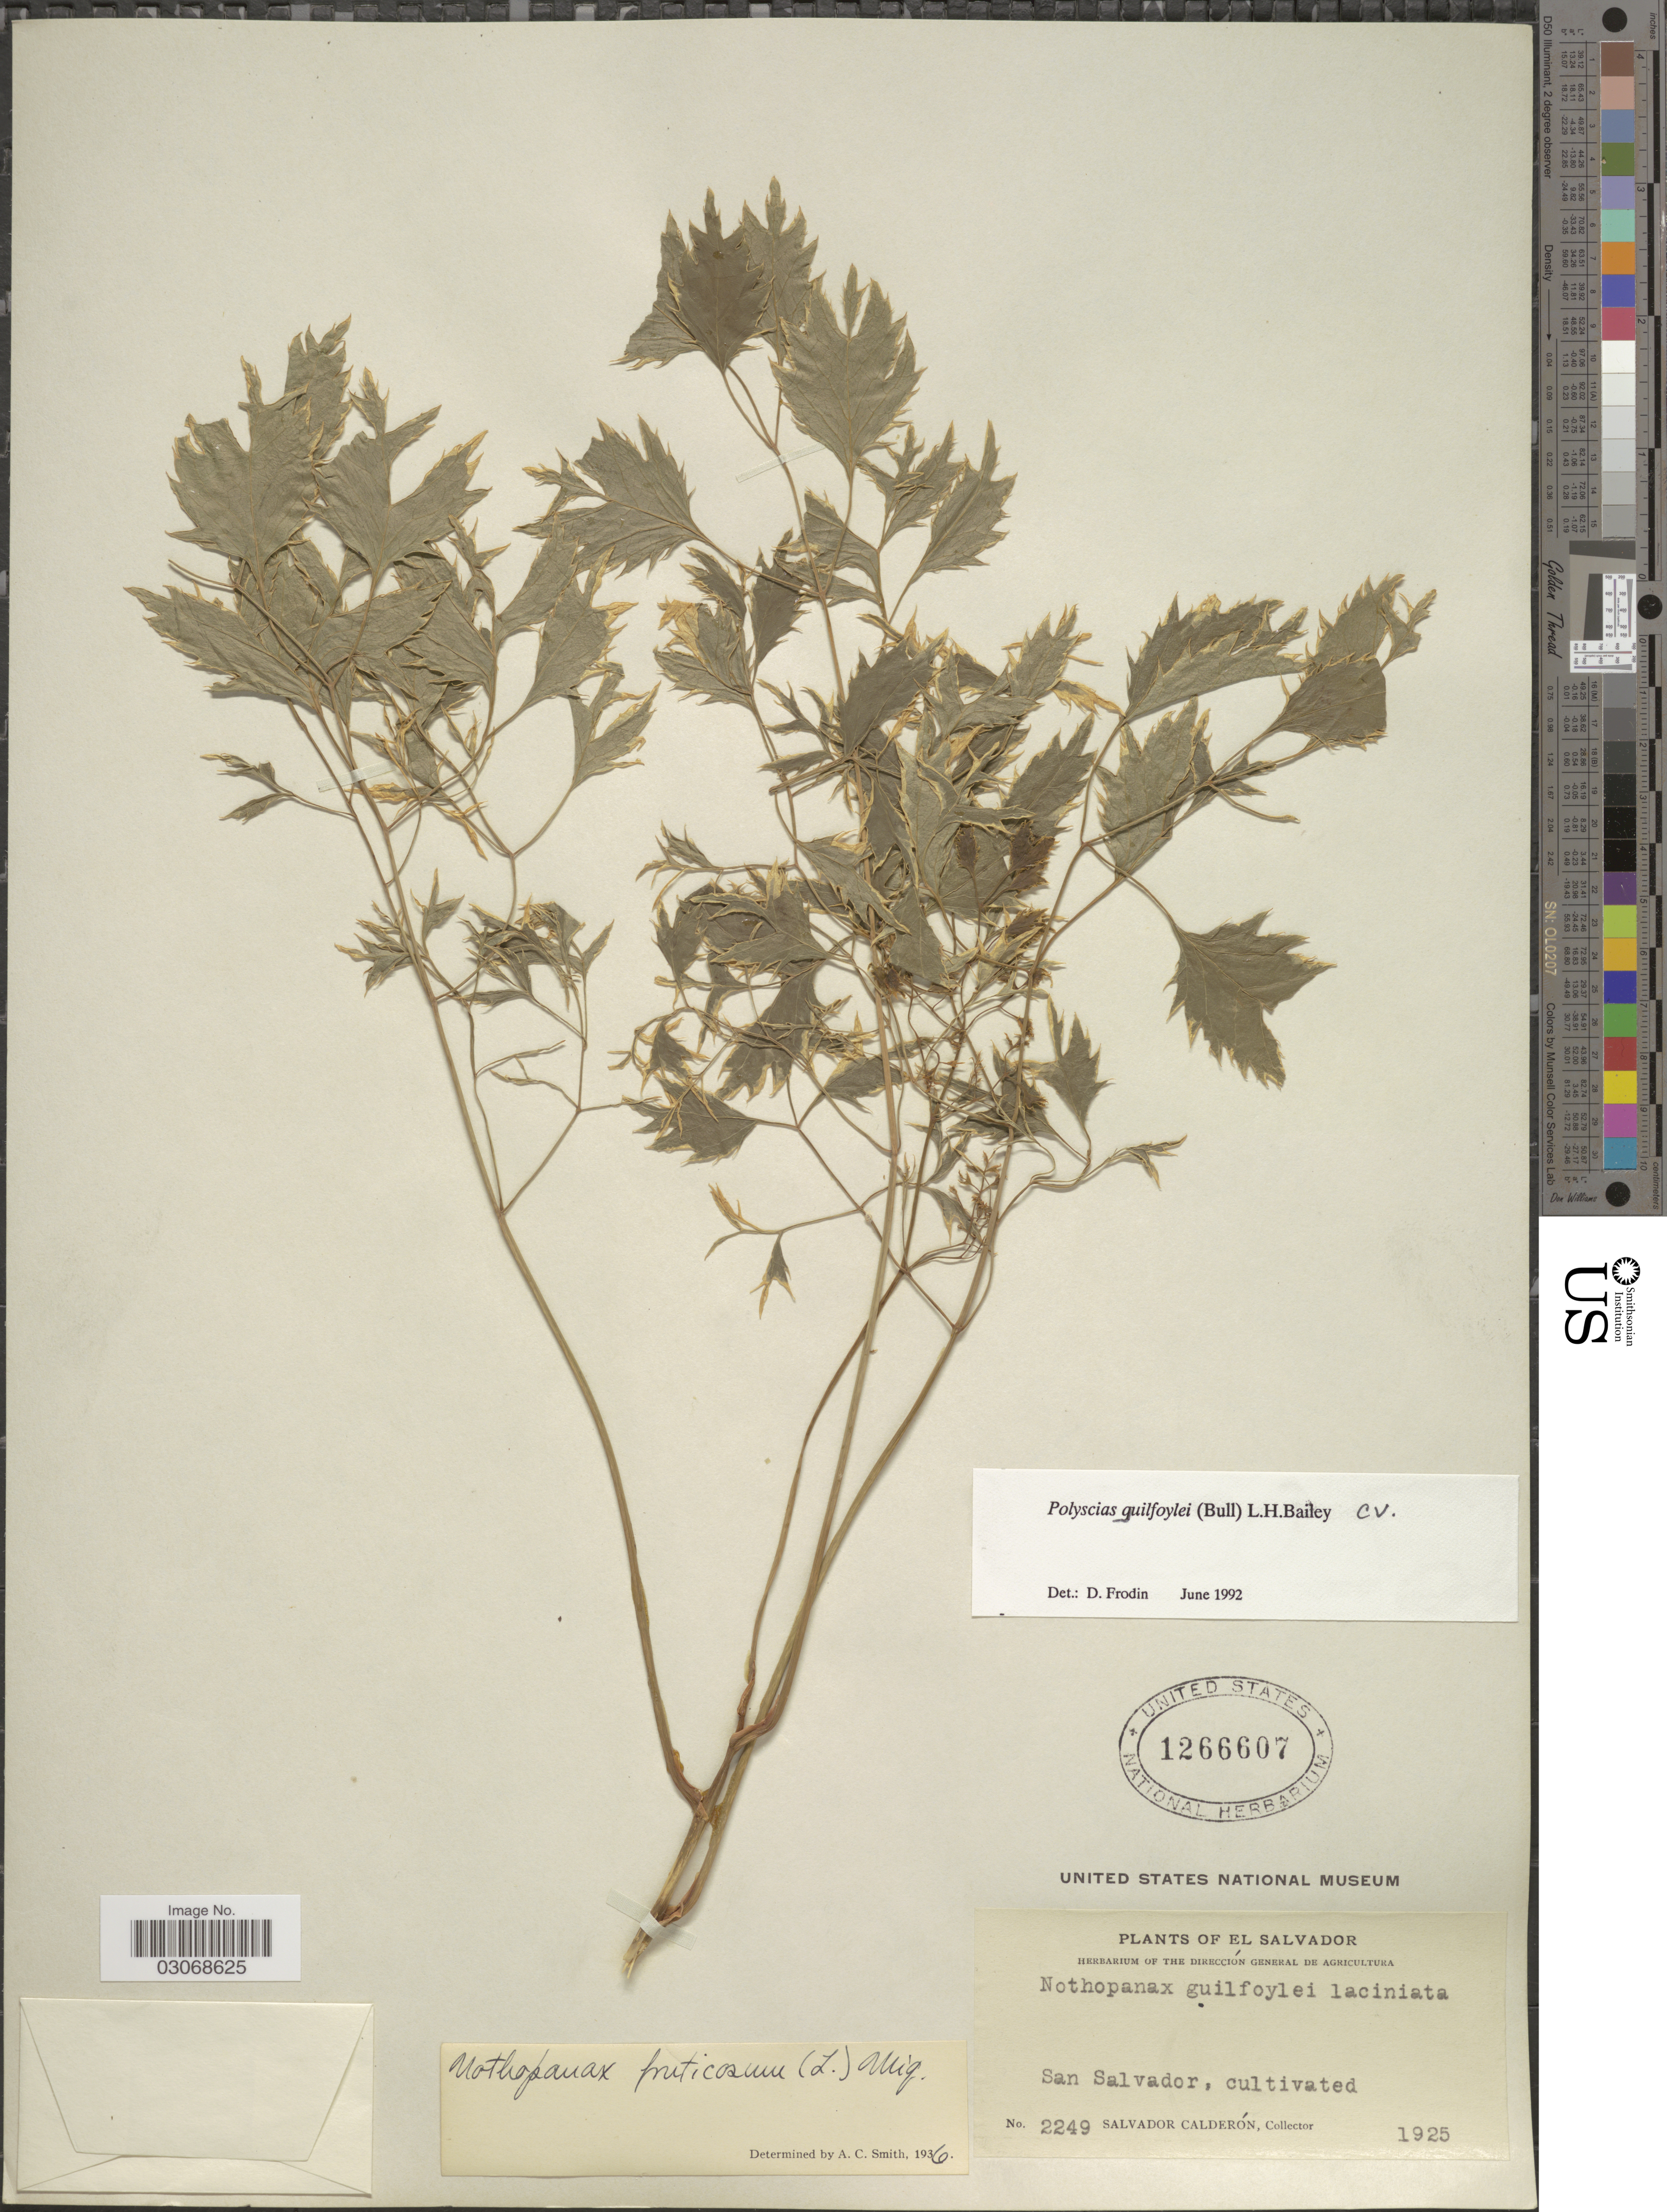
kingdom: Plantae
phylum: Tracheophyta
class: Magnoliopsida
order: Apiales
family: Araliaceae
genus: Polyscias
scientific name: Polyscias guilfoylei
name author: (W. Bull) L.H. Bailey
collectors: S. Calderón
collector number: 2249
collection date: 1925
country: El Salvador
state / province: San Salvador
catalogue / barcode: US 1266607